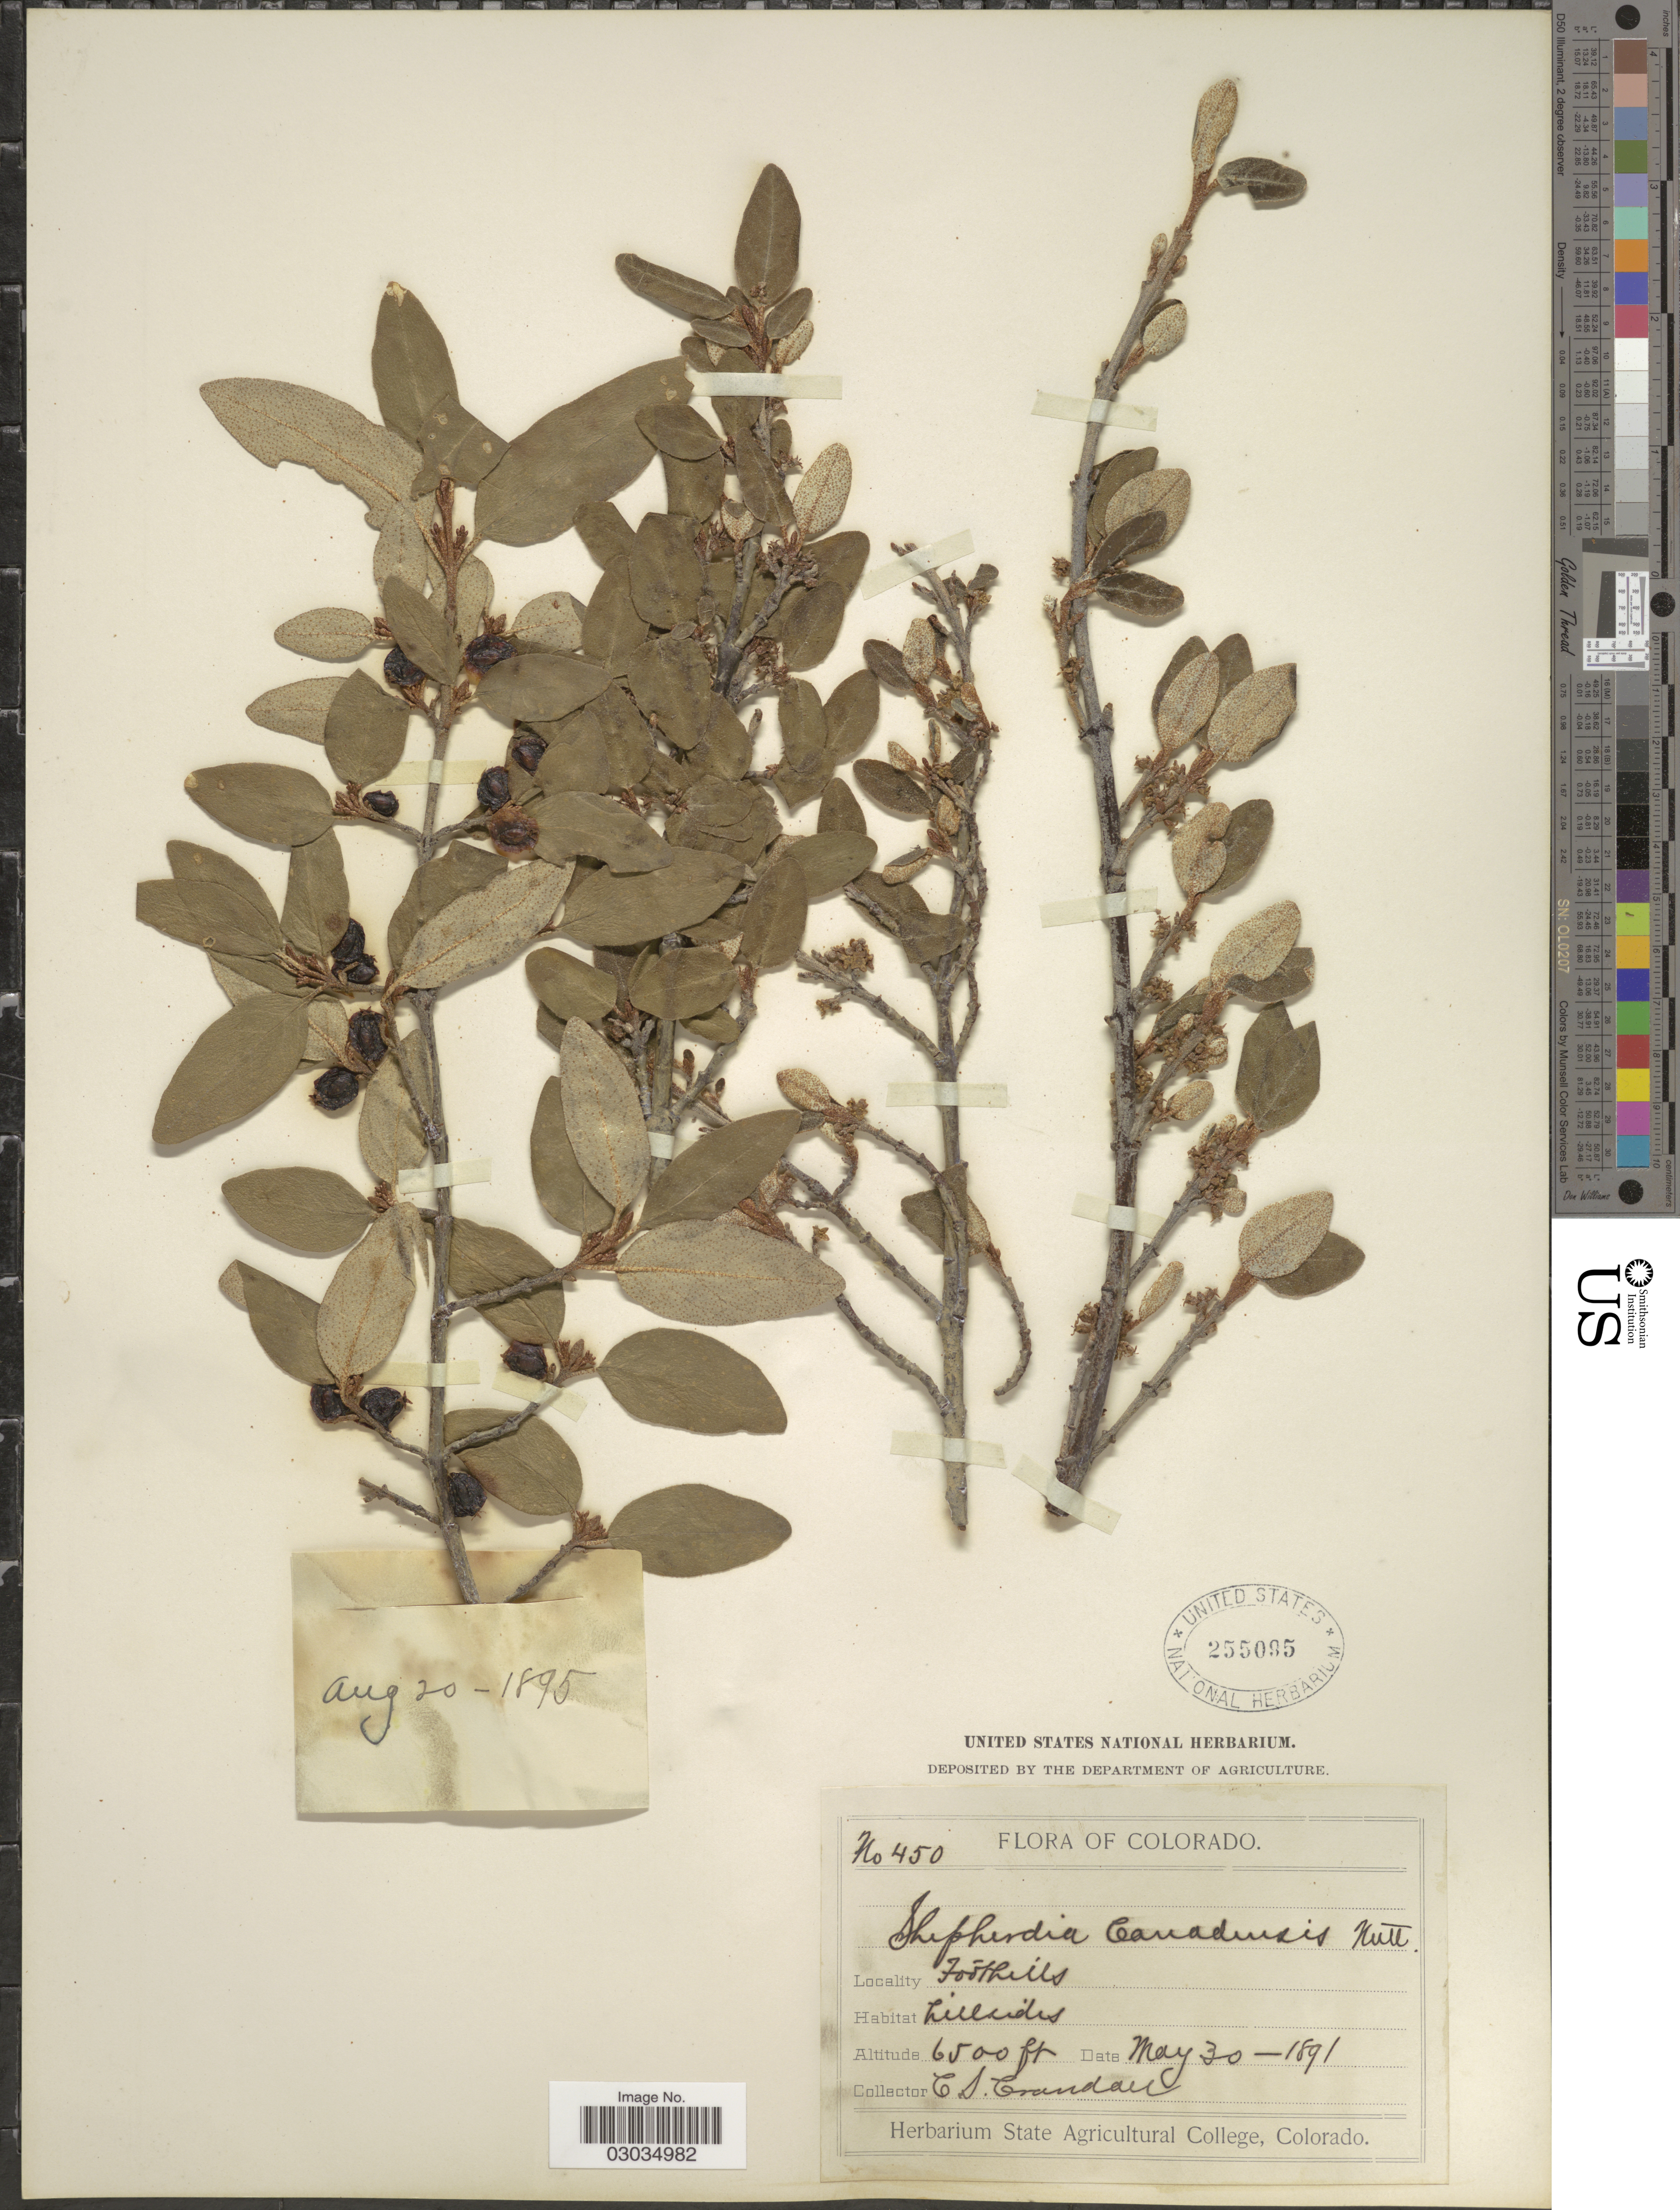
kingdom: Plantae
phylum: Tracheophyta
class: Magnoliopsida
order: Rosales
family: Elaeagnaceae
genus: Shepherdia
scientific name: Shepherdia canadensis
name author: (L.) Nutt.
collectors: C. Crandall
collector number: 450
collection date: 1891-05-30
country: United States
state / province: Colorado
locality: Foothills, hillsides.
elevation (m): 1981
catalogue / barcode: US 255095